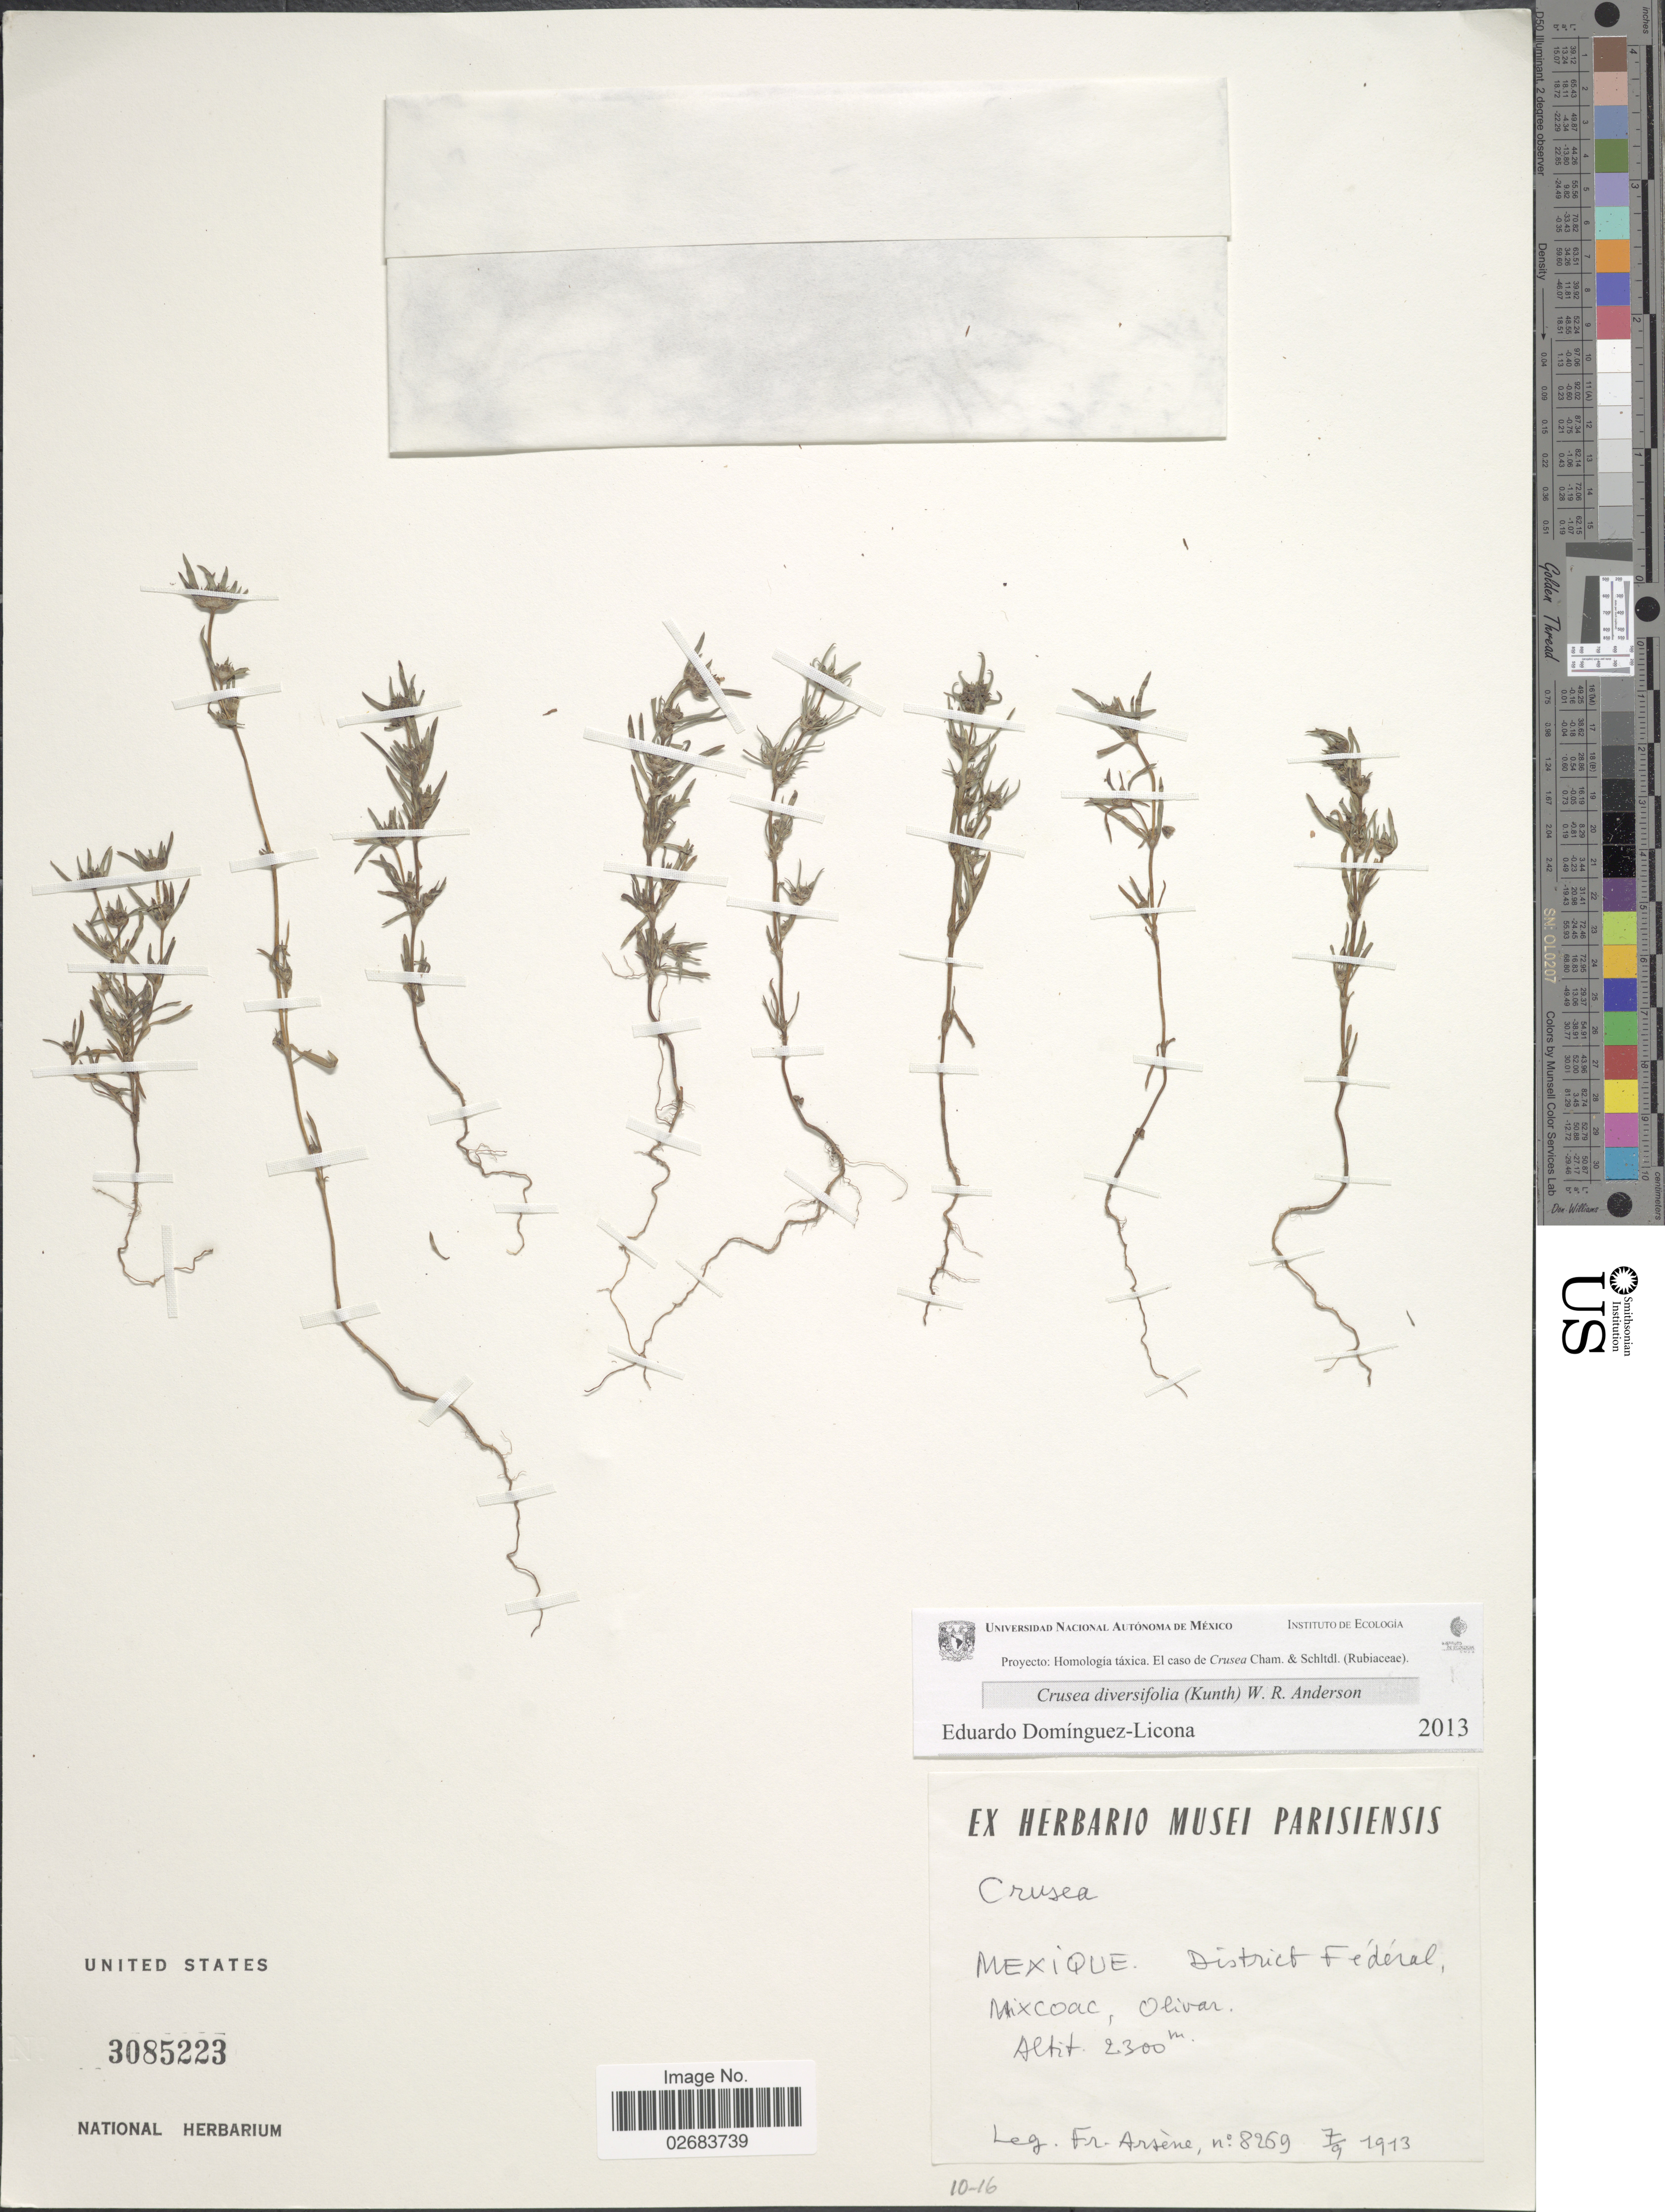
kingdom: Plantae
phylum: Tracheophyta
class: Magnoliopsida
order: Gentianales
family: Rubiaceae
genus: Crusea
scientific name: Crusea diversifolia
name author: (Kunth) W.R. Anderson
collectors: F. Arsène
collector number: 8269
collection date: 1913-09-07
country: Mexico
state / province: Distrito Federal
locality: Mixcoac, Olivar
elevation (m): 2300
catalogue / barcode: US 3085223